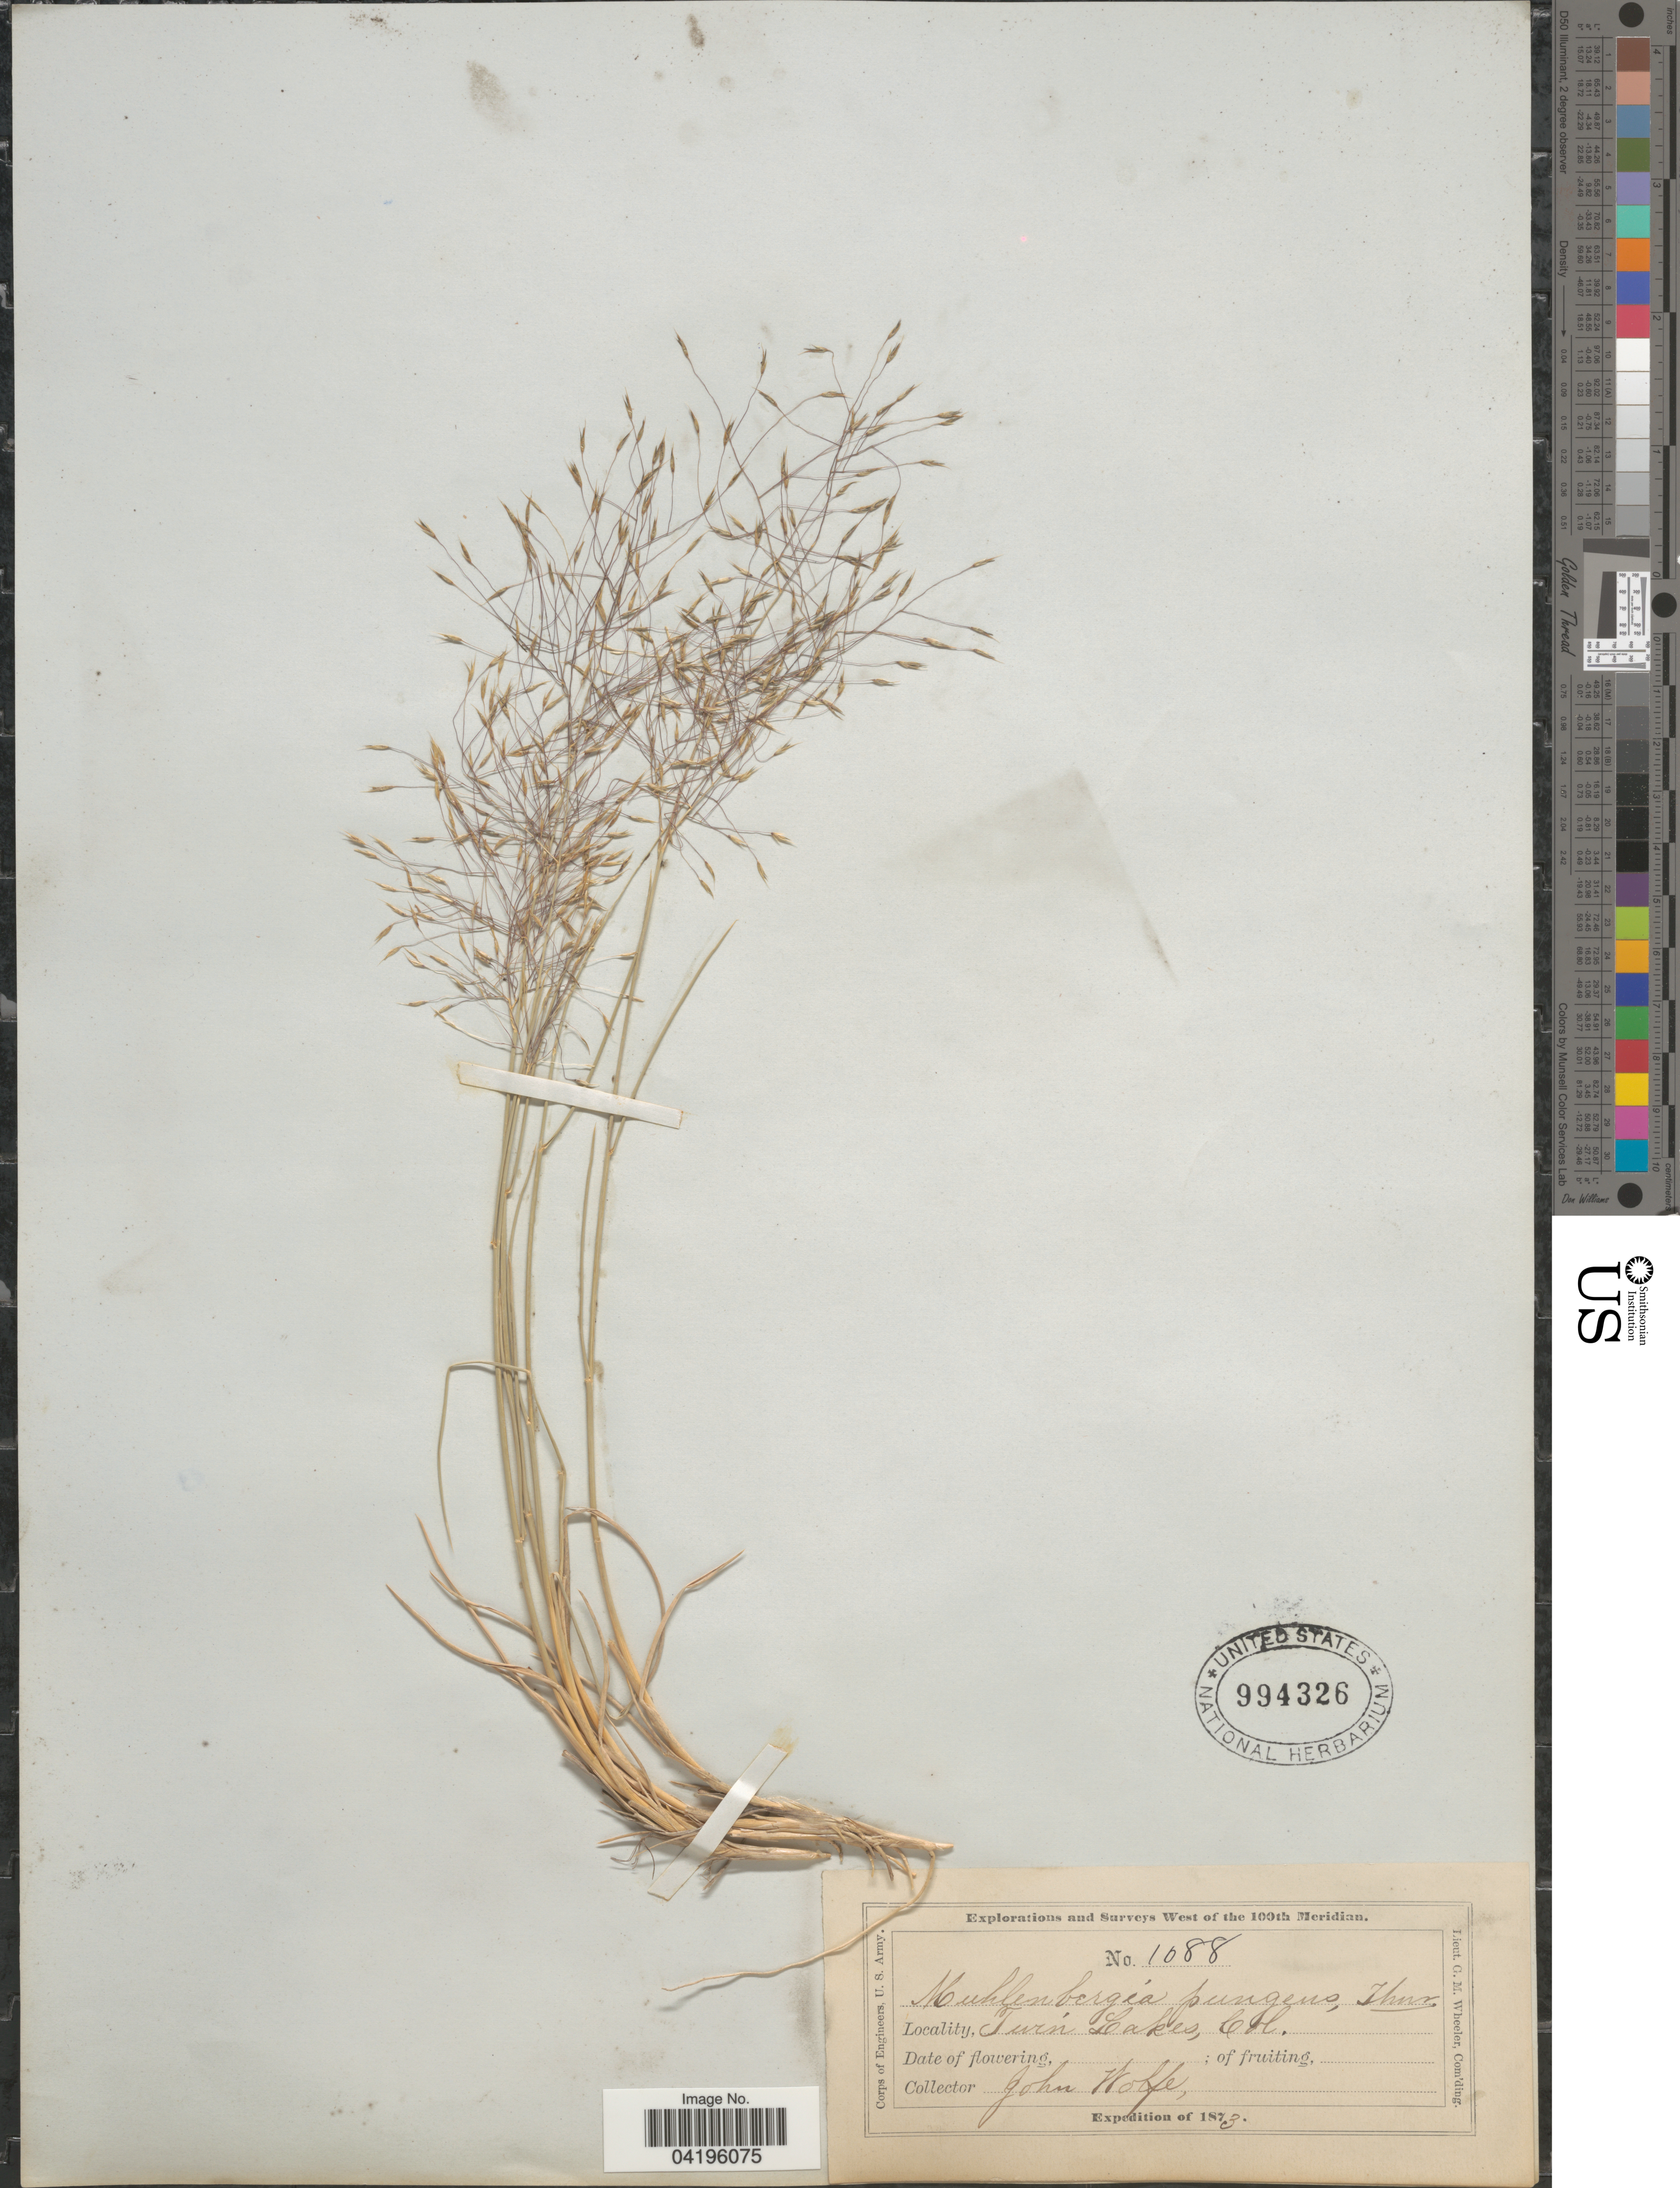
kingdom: Plantae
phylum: Tracheophyta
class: Liliopsida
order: Poales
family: Poaceae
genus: Muhlenbergia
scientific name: Muhlenbergia pungens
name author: Thurb. ex A. Gray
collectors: J. Wolfe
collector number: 1088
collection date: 1873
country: United States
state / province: Colorado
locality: Explorations and Surveys West of the 100th Meridian. Twin Lakes. Expedition of 1873.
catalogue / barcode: US 994326